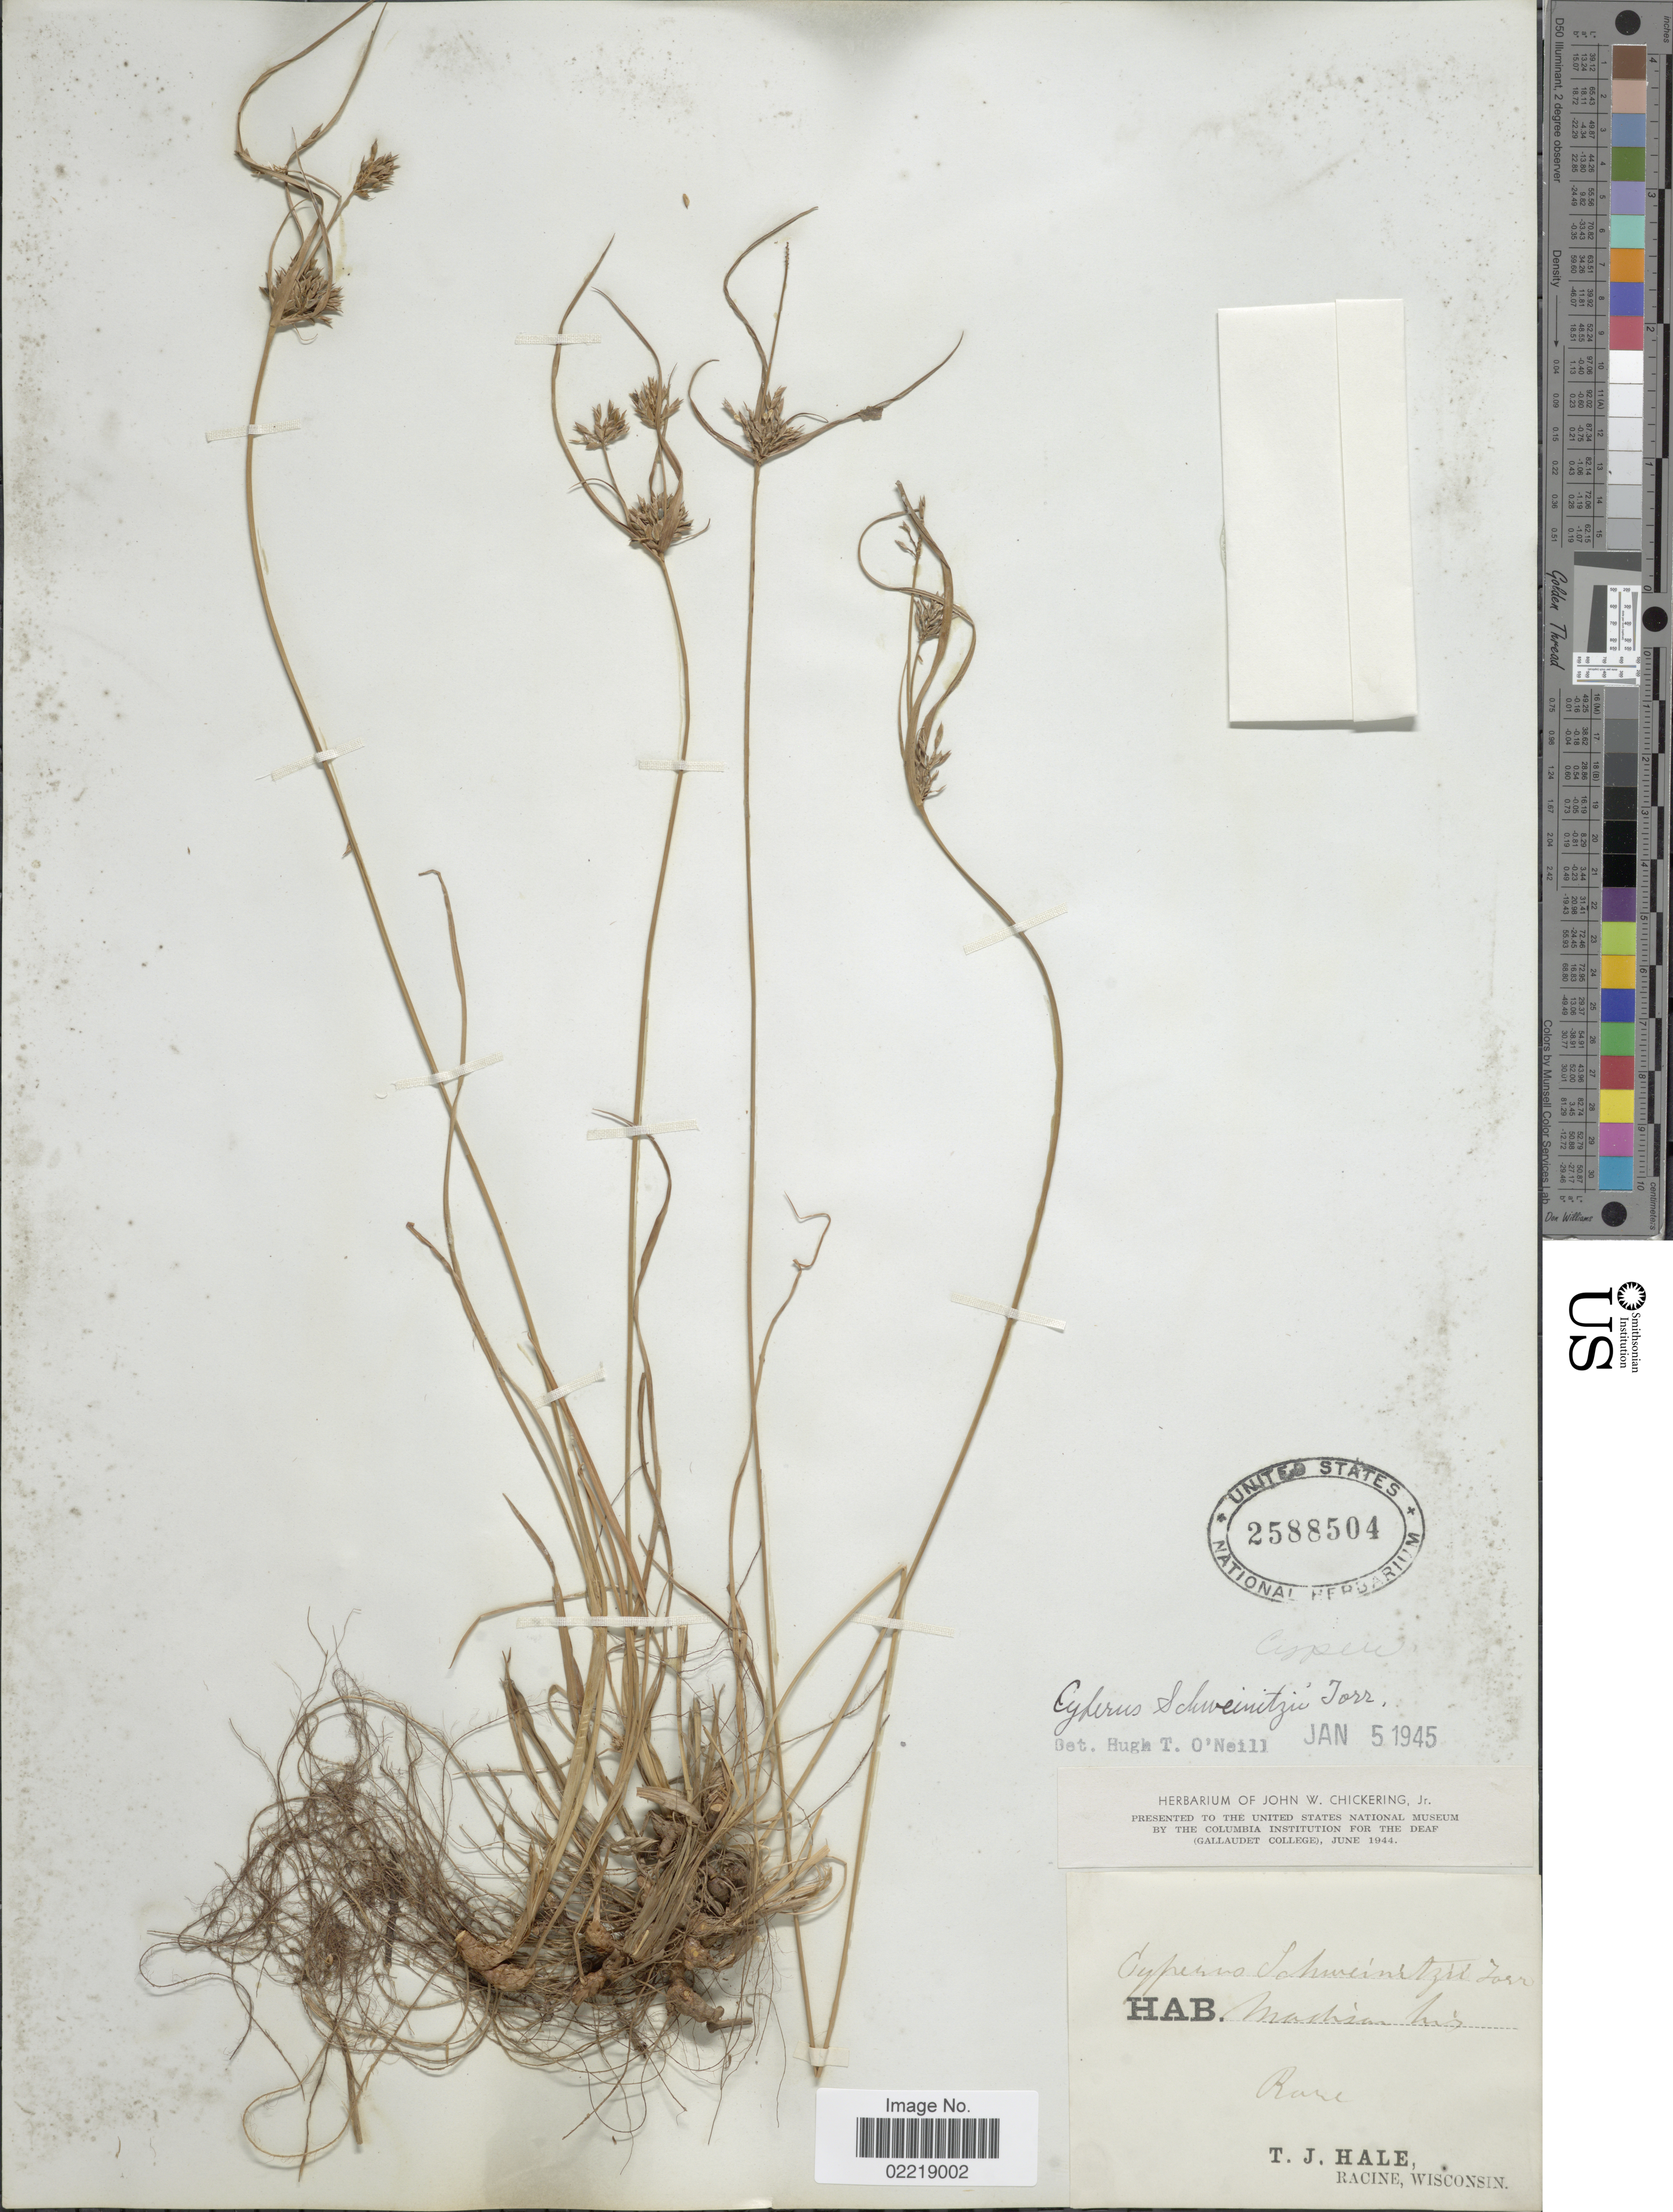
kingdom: Plantae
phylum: Tracheophyta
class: Liliopsida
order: Poales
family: Cyperaceae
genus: Cyperus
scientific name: Cyperus schweinitzii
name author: Torr.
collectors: T. Hale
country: United States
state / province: Wisconsin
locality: Madison, Rare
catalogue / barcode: US 2588504